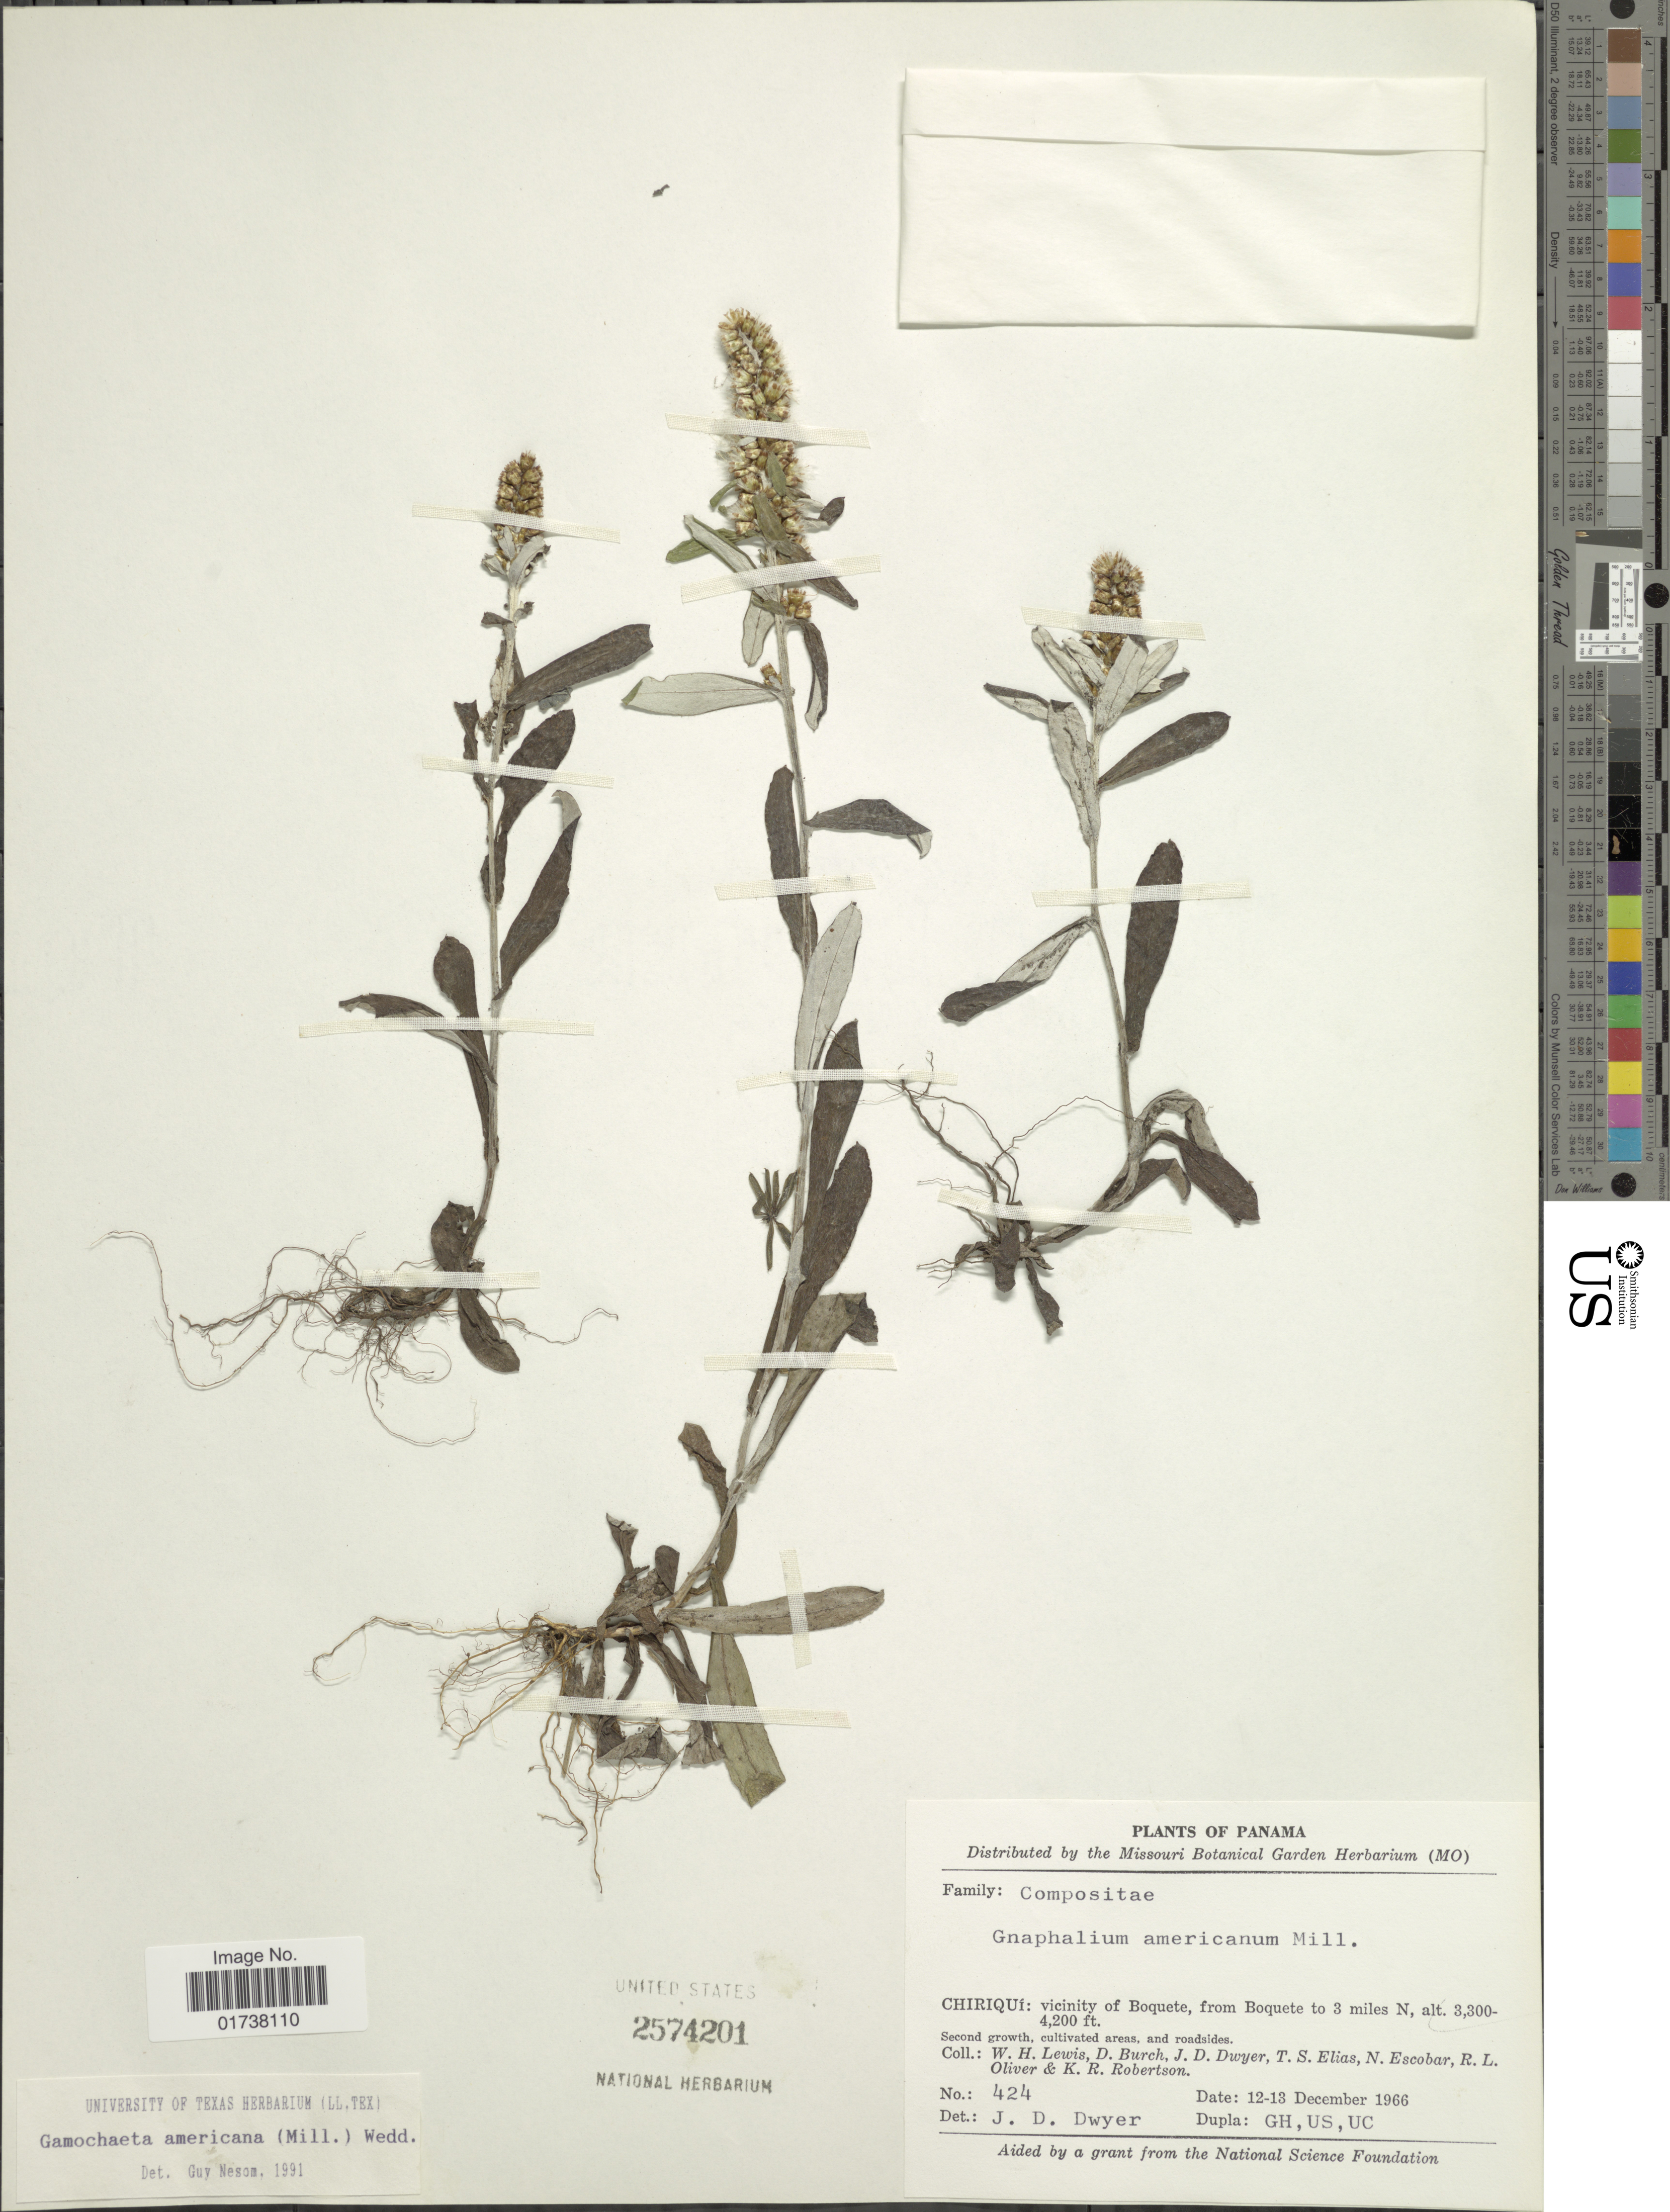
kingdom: Plantae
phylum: Tracheophyta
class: Magnoliopsida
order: Asterales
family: Asteraceae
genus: Gamochaeta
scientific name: Gamochaeta americana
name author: (Mill.) Wedd.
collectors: W. H. Lewis, D. Burch, J. D. Dwyer, T. S. Elias & et al.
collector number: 424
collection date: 1966-12-12/1966-12-13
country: Panama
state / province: Chiriqui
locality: Vicinity of Boquete, from Boquete to 3 miles N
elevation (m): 1006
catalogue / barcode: US 2574201